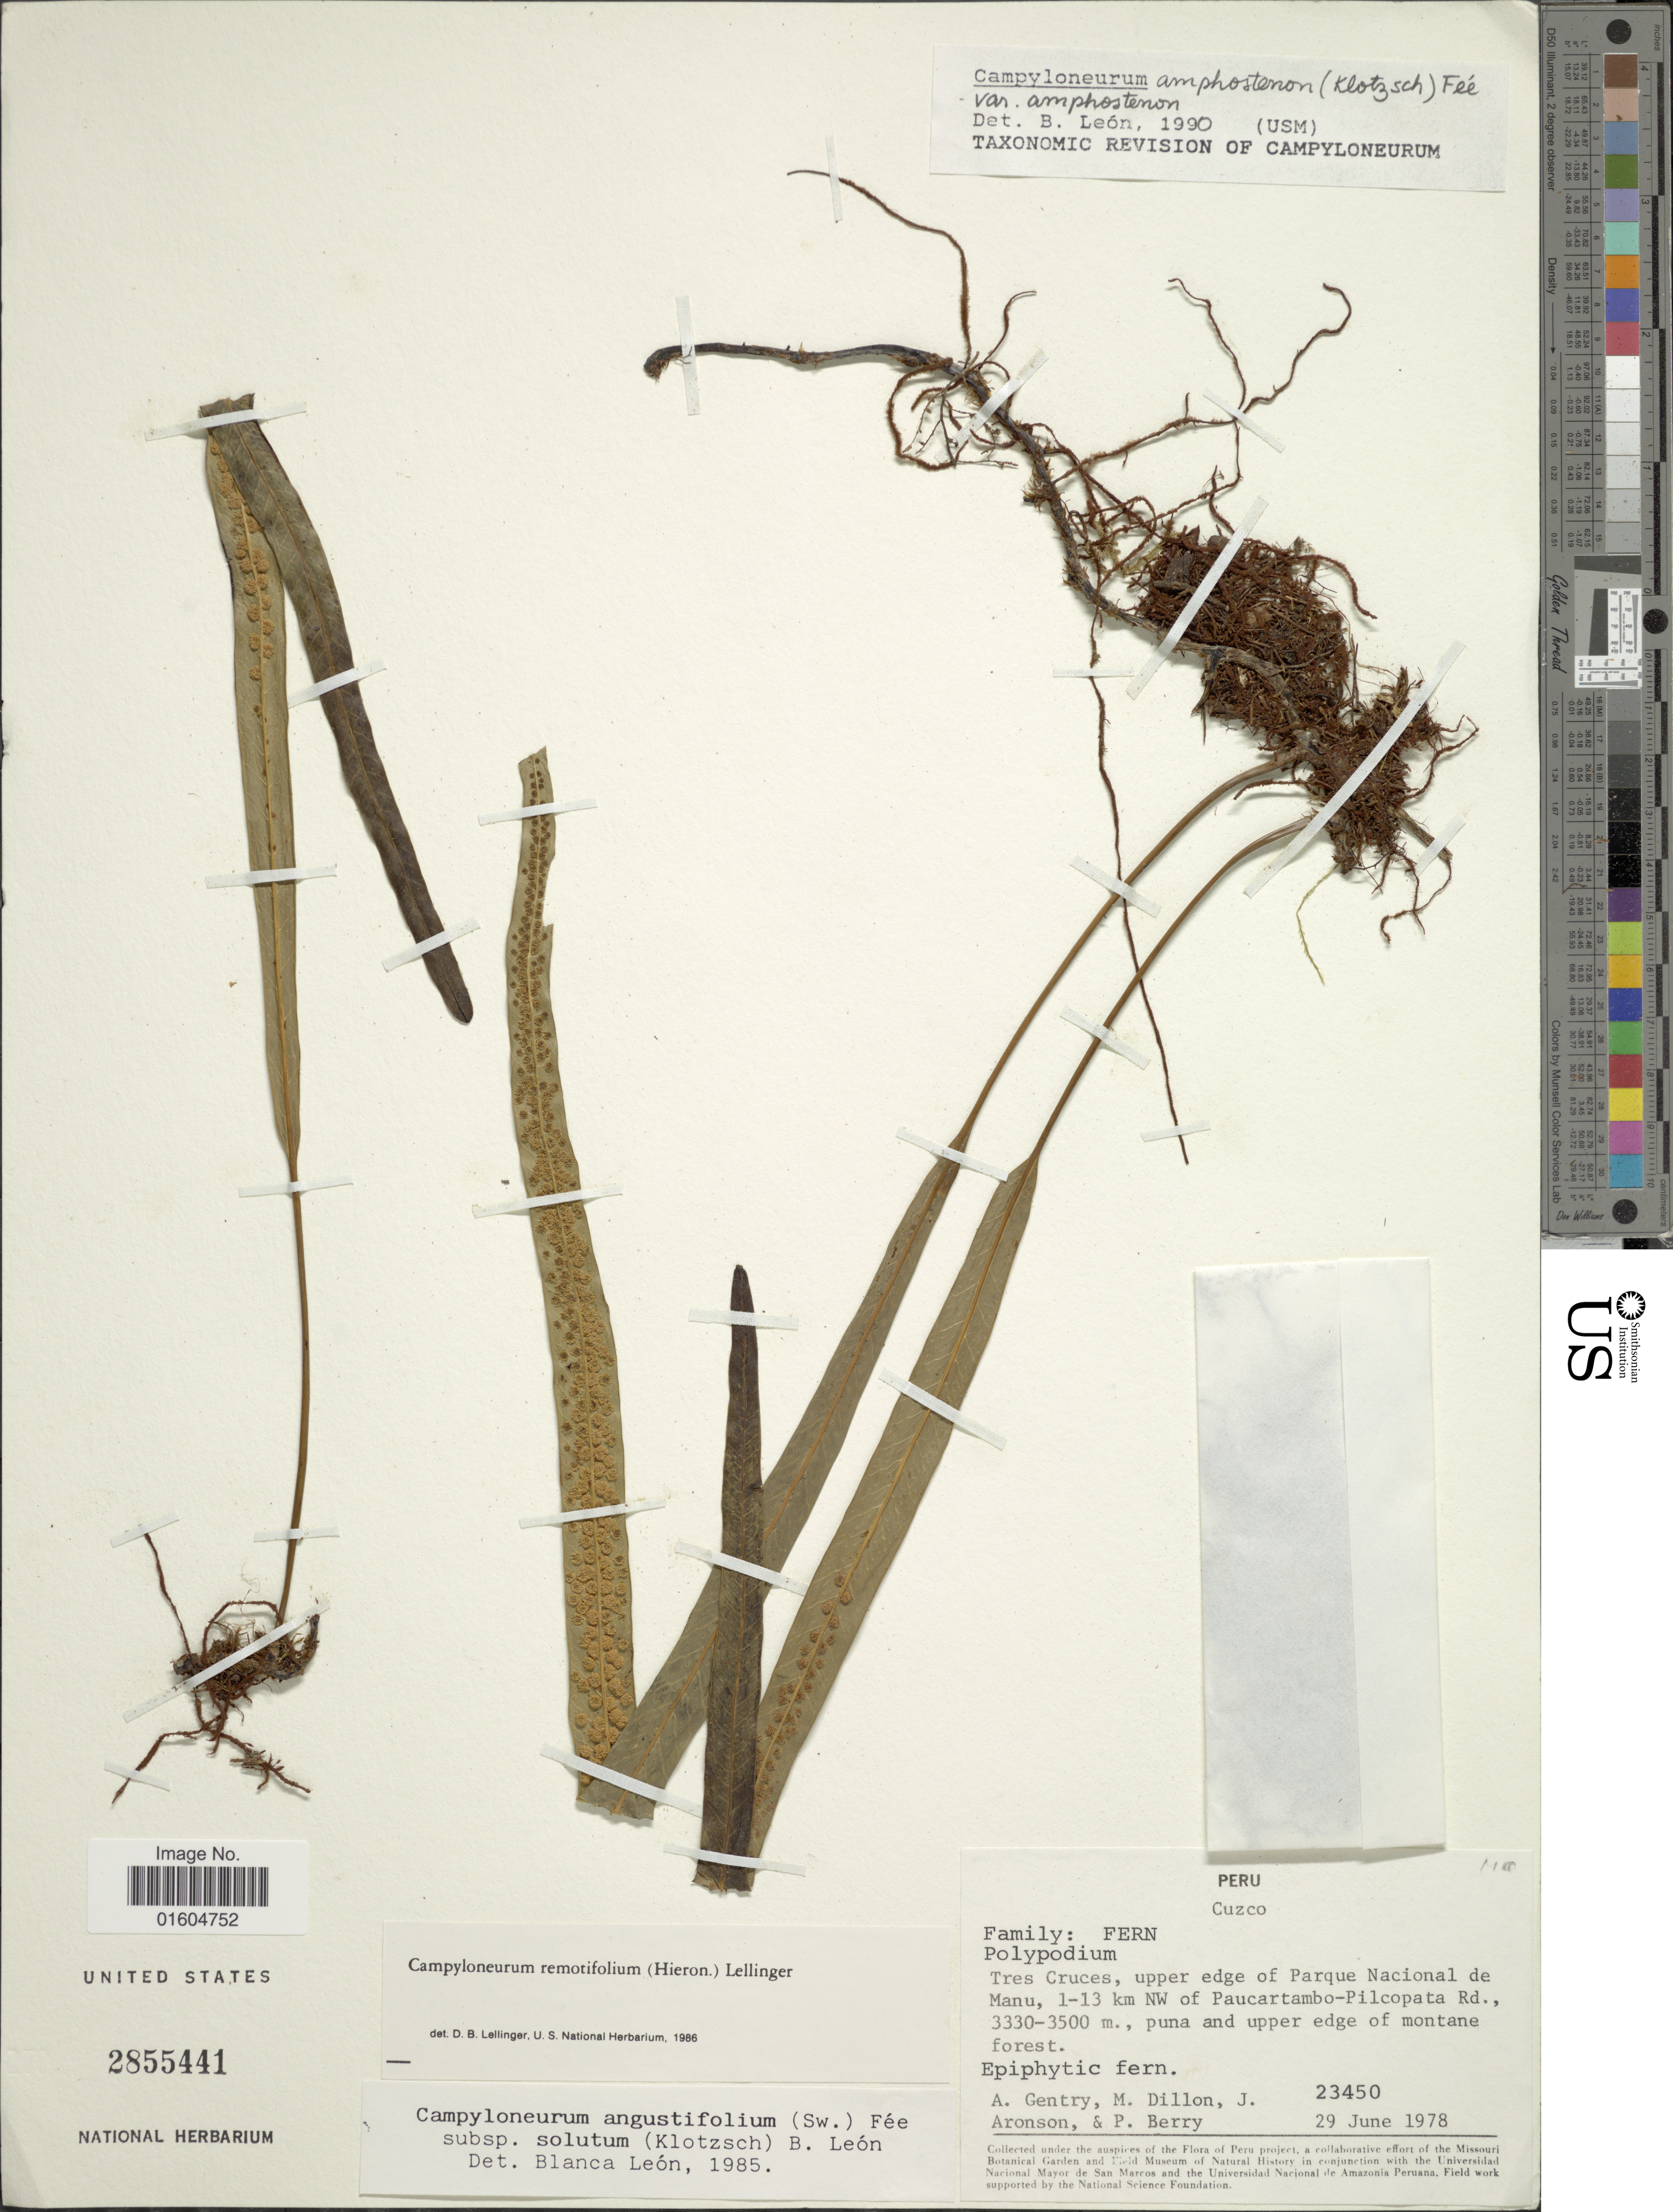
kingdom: Plantae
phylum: Tracheophyta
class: Polypodiopsida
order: Polypodiales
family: Polypodiaceae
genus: Campyloneurum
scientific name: Campyloneurum remotifolium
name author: (Hieron.) Lellinger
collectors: A. H. Gentry, M. O. Dillon, J. Aronson & P. Berry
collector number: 23450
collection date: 1978-06-29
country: Peru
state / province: Cusco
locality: Peru. Cuzco. Tres Cruces, upper edge of Parque Nacional de Manu, 1-13 km NW of Paucartambo-Pilcopata Rd., puna and upper edge of montane forest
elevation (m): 3330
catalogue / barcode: US 2855441